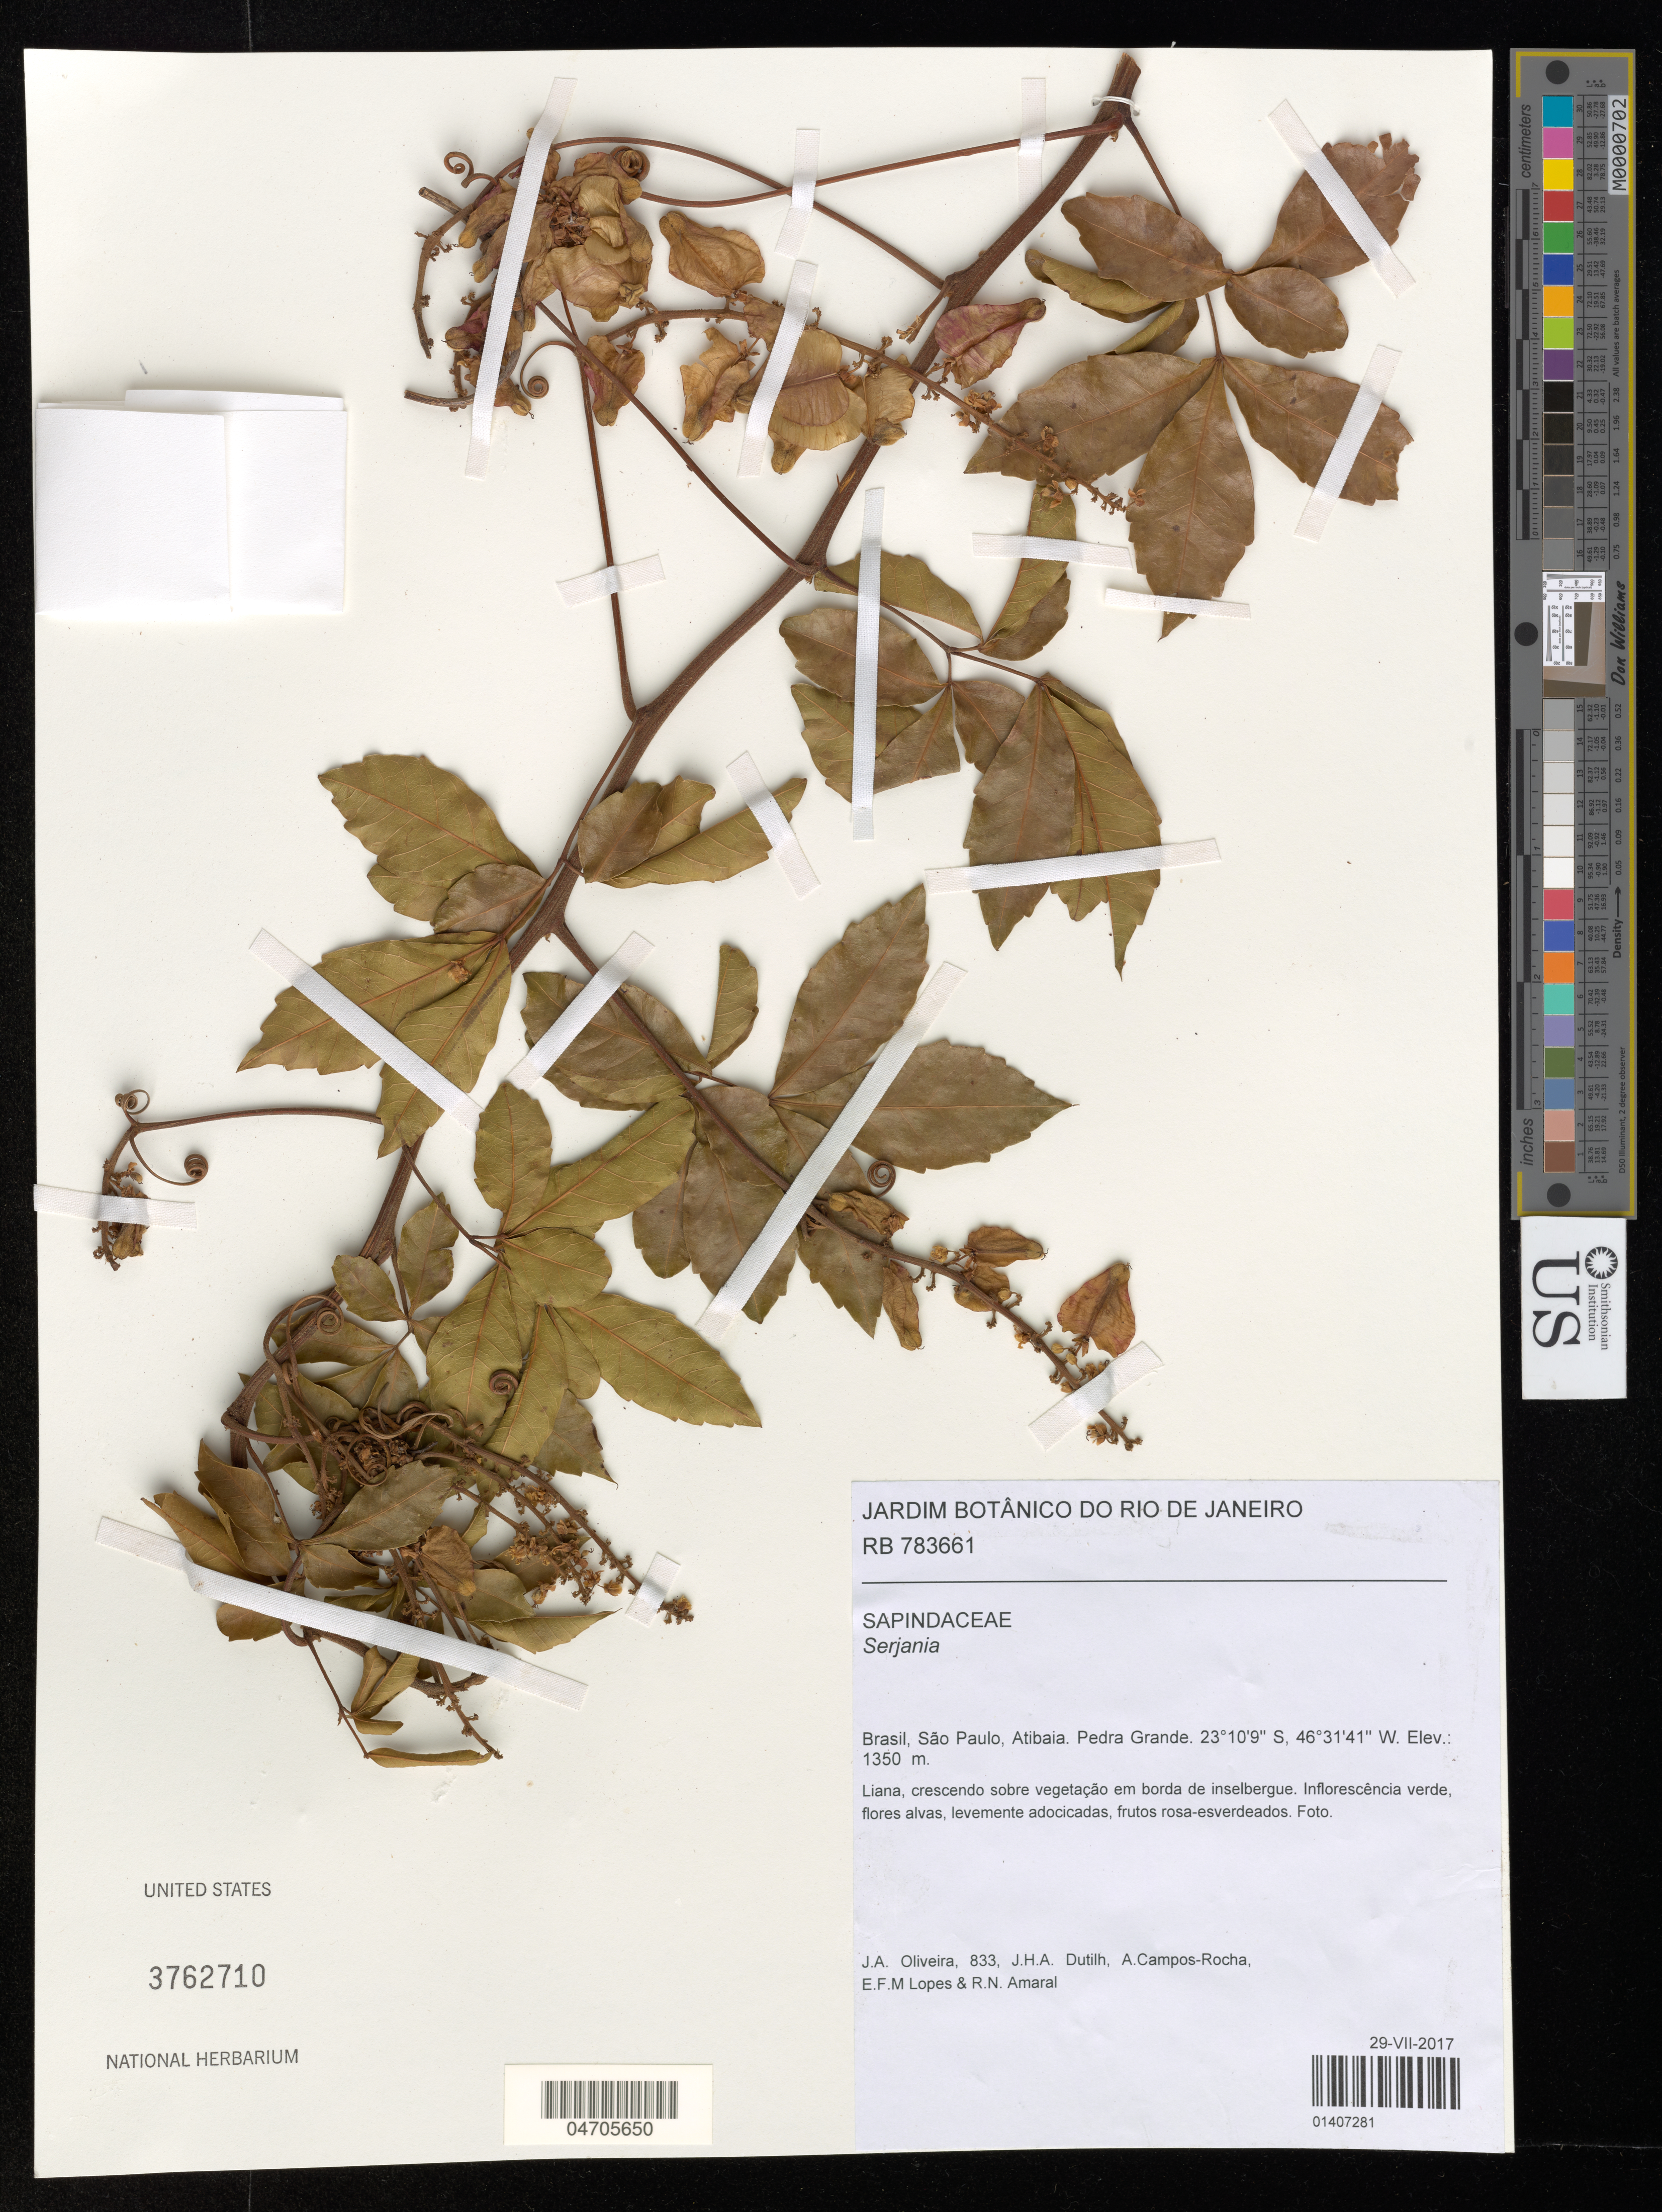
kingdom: Plantae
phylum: Tracheophyta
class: Magnoliopsida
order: Sapindales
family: Sapindaceae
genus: Serjania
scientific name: Serjania sp.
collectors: J. Oliveira, J. Dutilh, A. Campos-Rocha & E. Lopes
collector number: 833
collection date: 2017-07-29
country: Brazil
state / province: São Paulo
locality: Atibaia. Pedra Grande.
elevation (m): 1350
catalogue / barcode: US 3762710